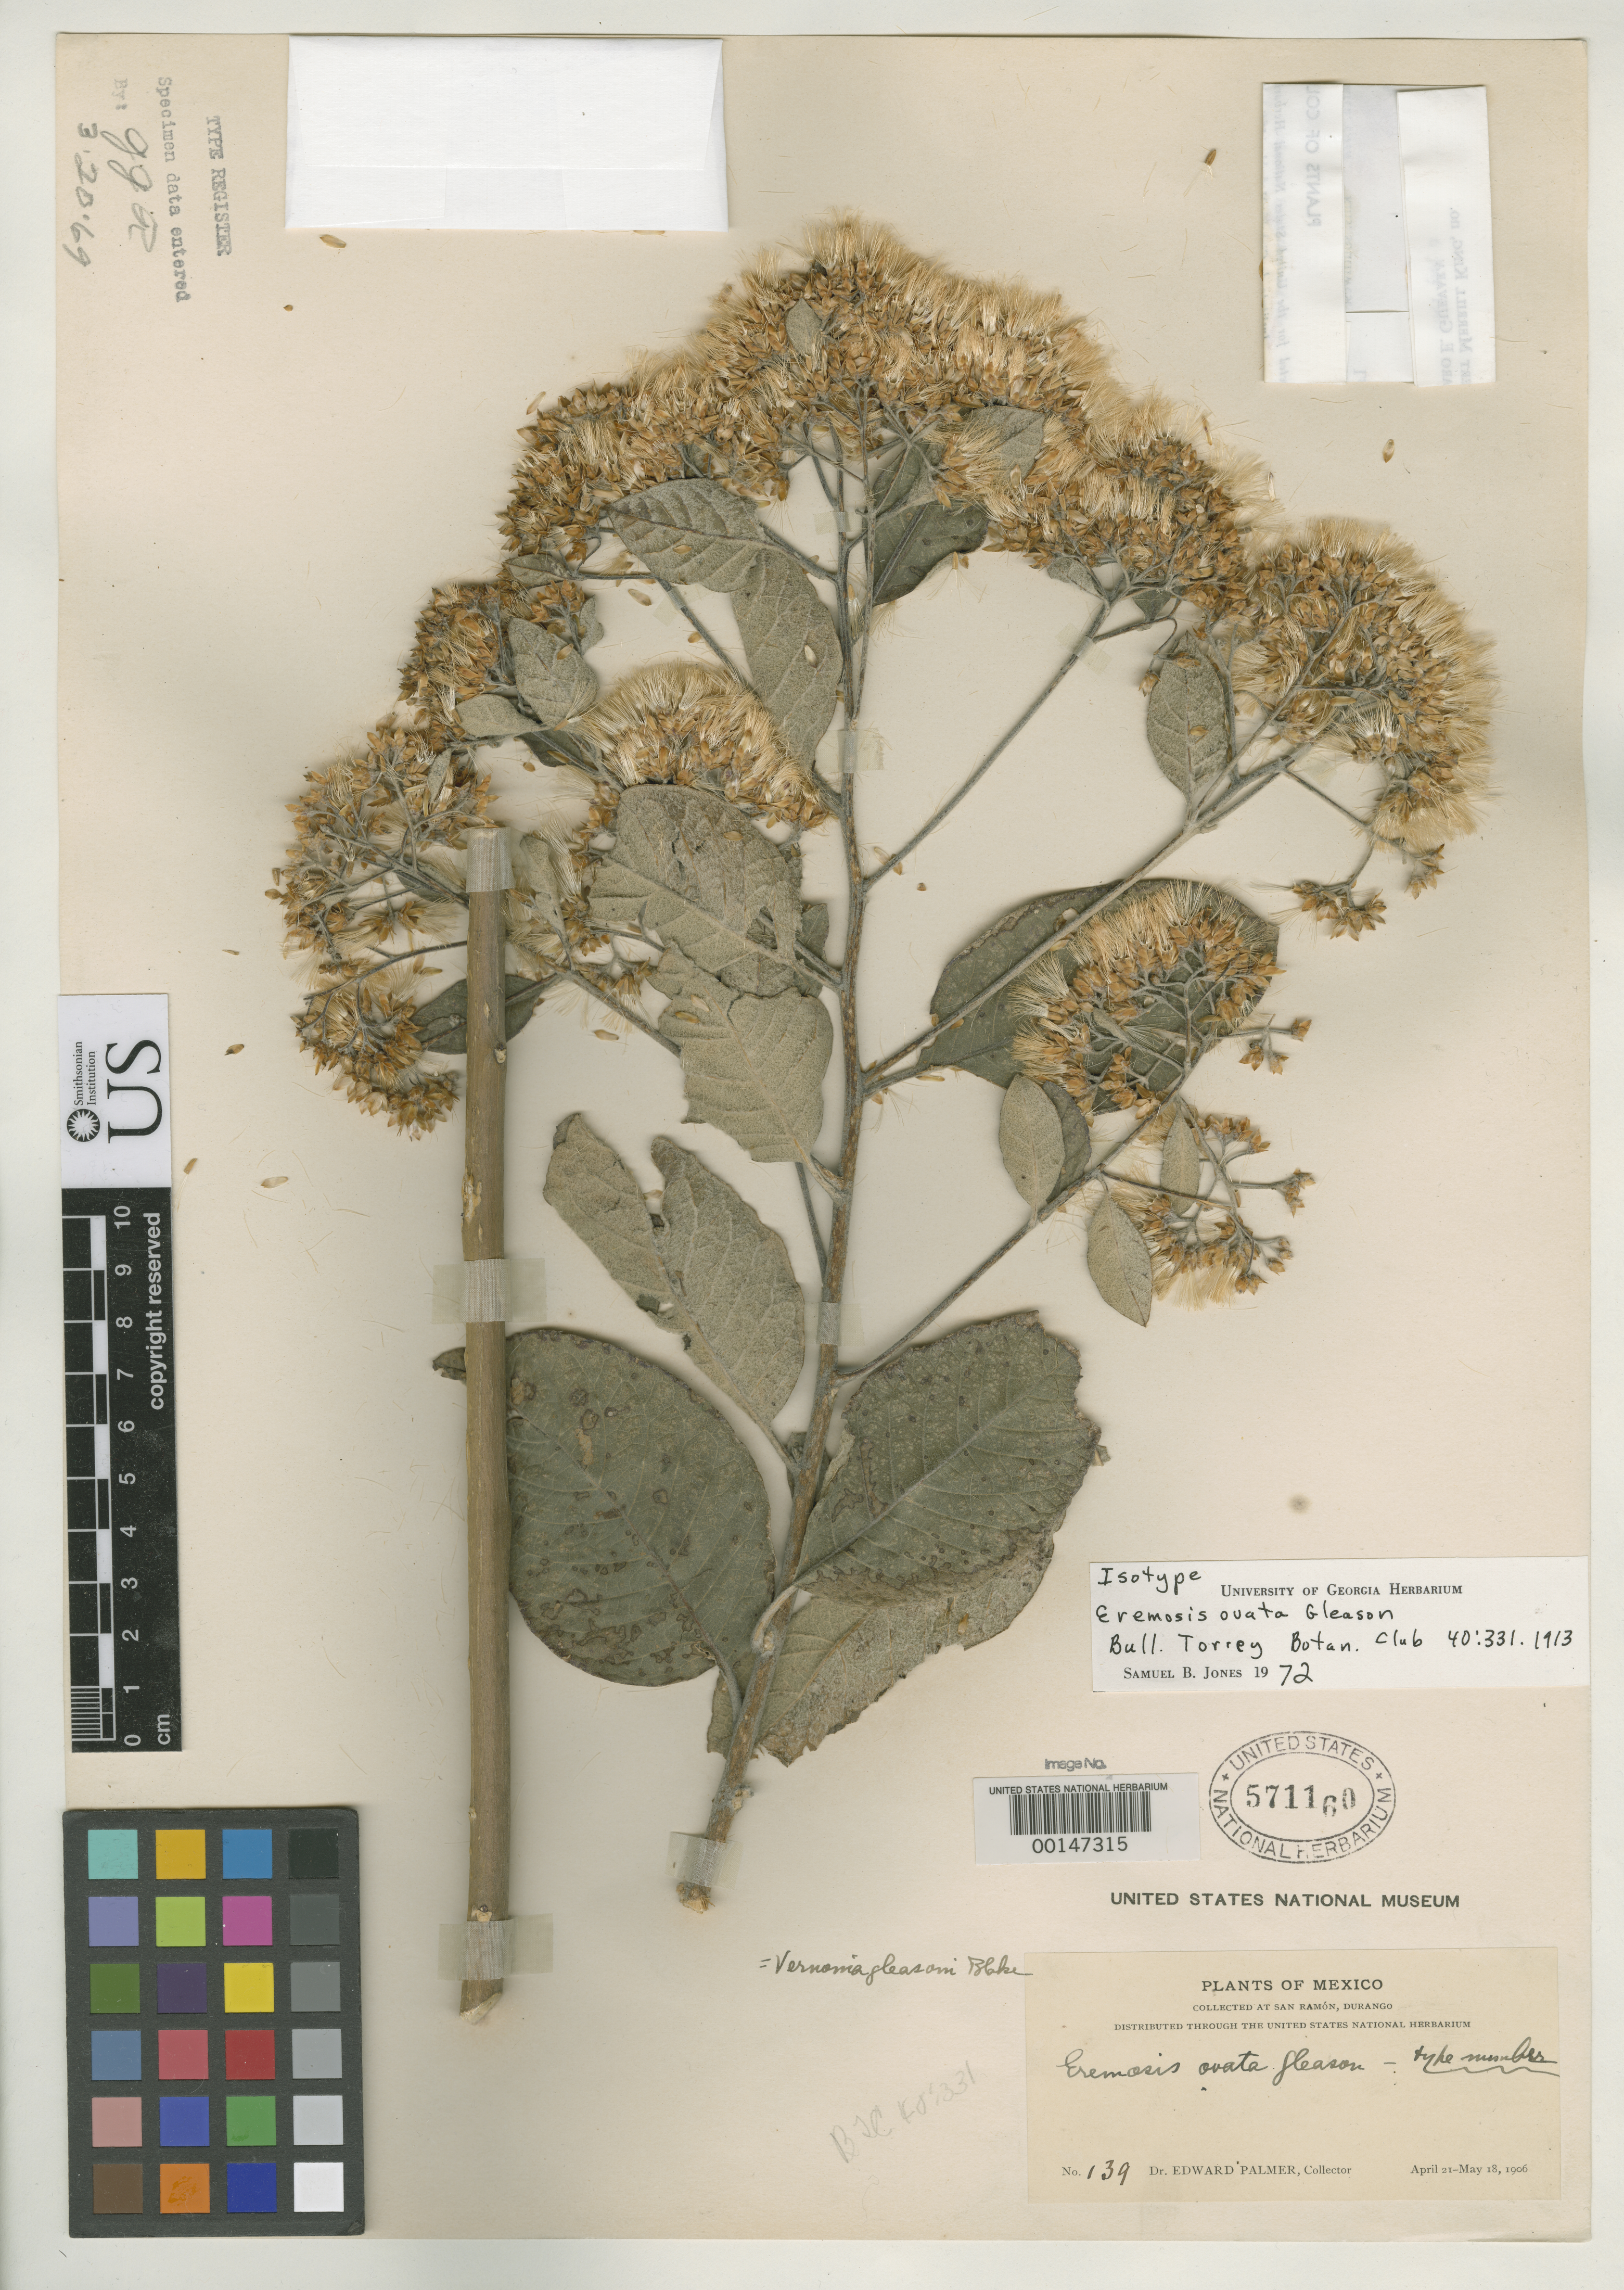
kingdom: Plantae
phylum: Tracheophyta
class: Magnoliopsida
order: Asterales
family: Asteraceae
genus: Eremosis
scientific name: Eremosis ovata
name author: Gleason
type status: Isotype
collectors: E. Palmer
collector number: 139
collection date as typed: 21 Apr 1906 to 18 May 1906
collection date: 1906-04-21/1906-05-18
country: Mexico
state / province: Durango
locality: San Ramon.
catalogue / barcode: US 571160